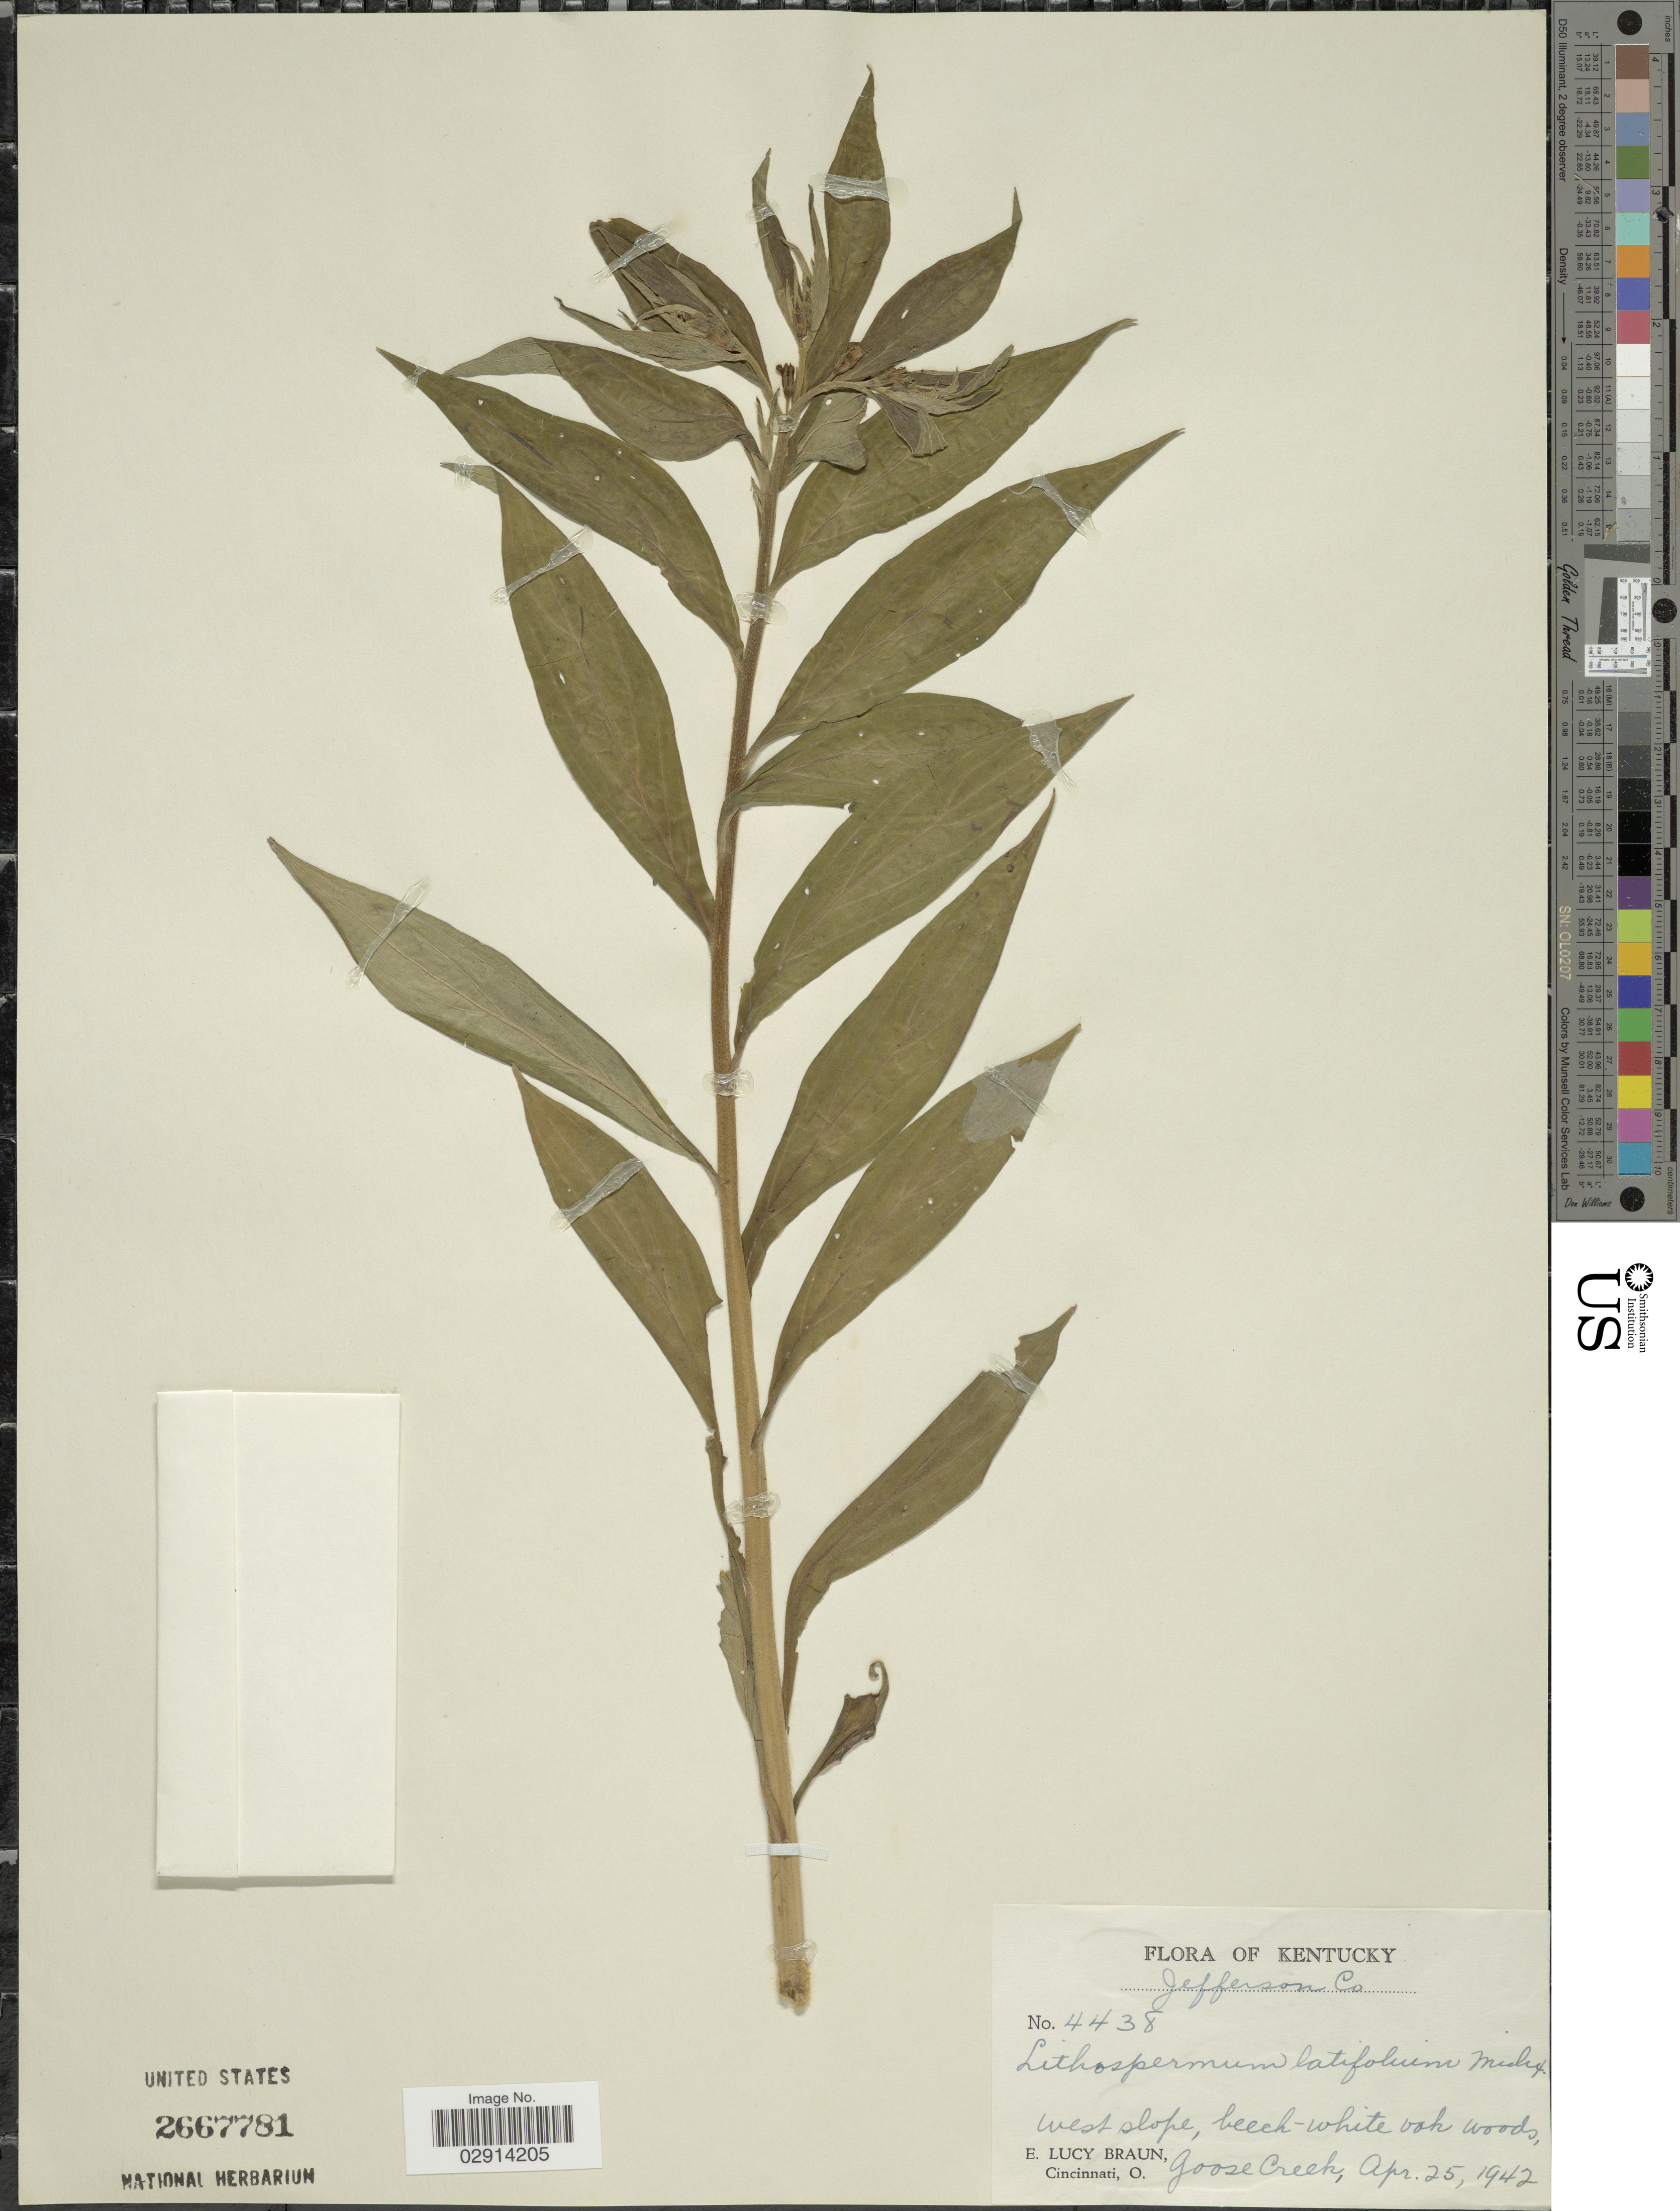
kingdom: Plantae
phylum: Tracheophyta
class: Magnoliopsida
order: Boraginales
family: Boraginaceae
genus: Lithospermum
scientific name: Lithospermum latifolium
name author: Michx.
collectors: E. L. Braun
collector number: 4438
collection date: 1942-04-25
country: United States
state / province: Kentucky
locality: Jefferson Co. West slope, beech-white oak woods, Goose Creek.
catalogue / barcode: US 2667781